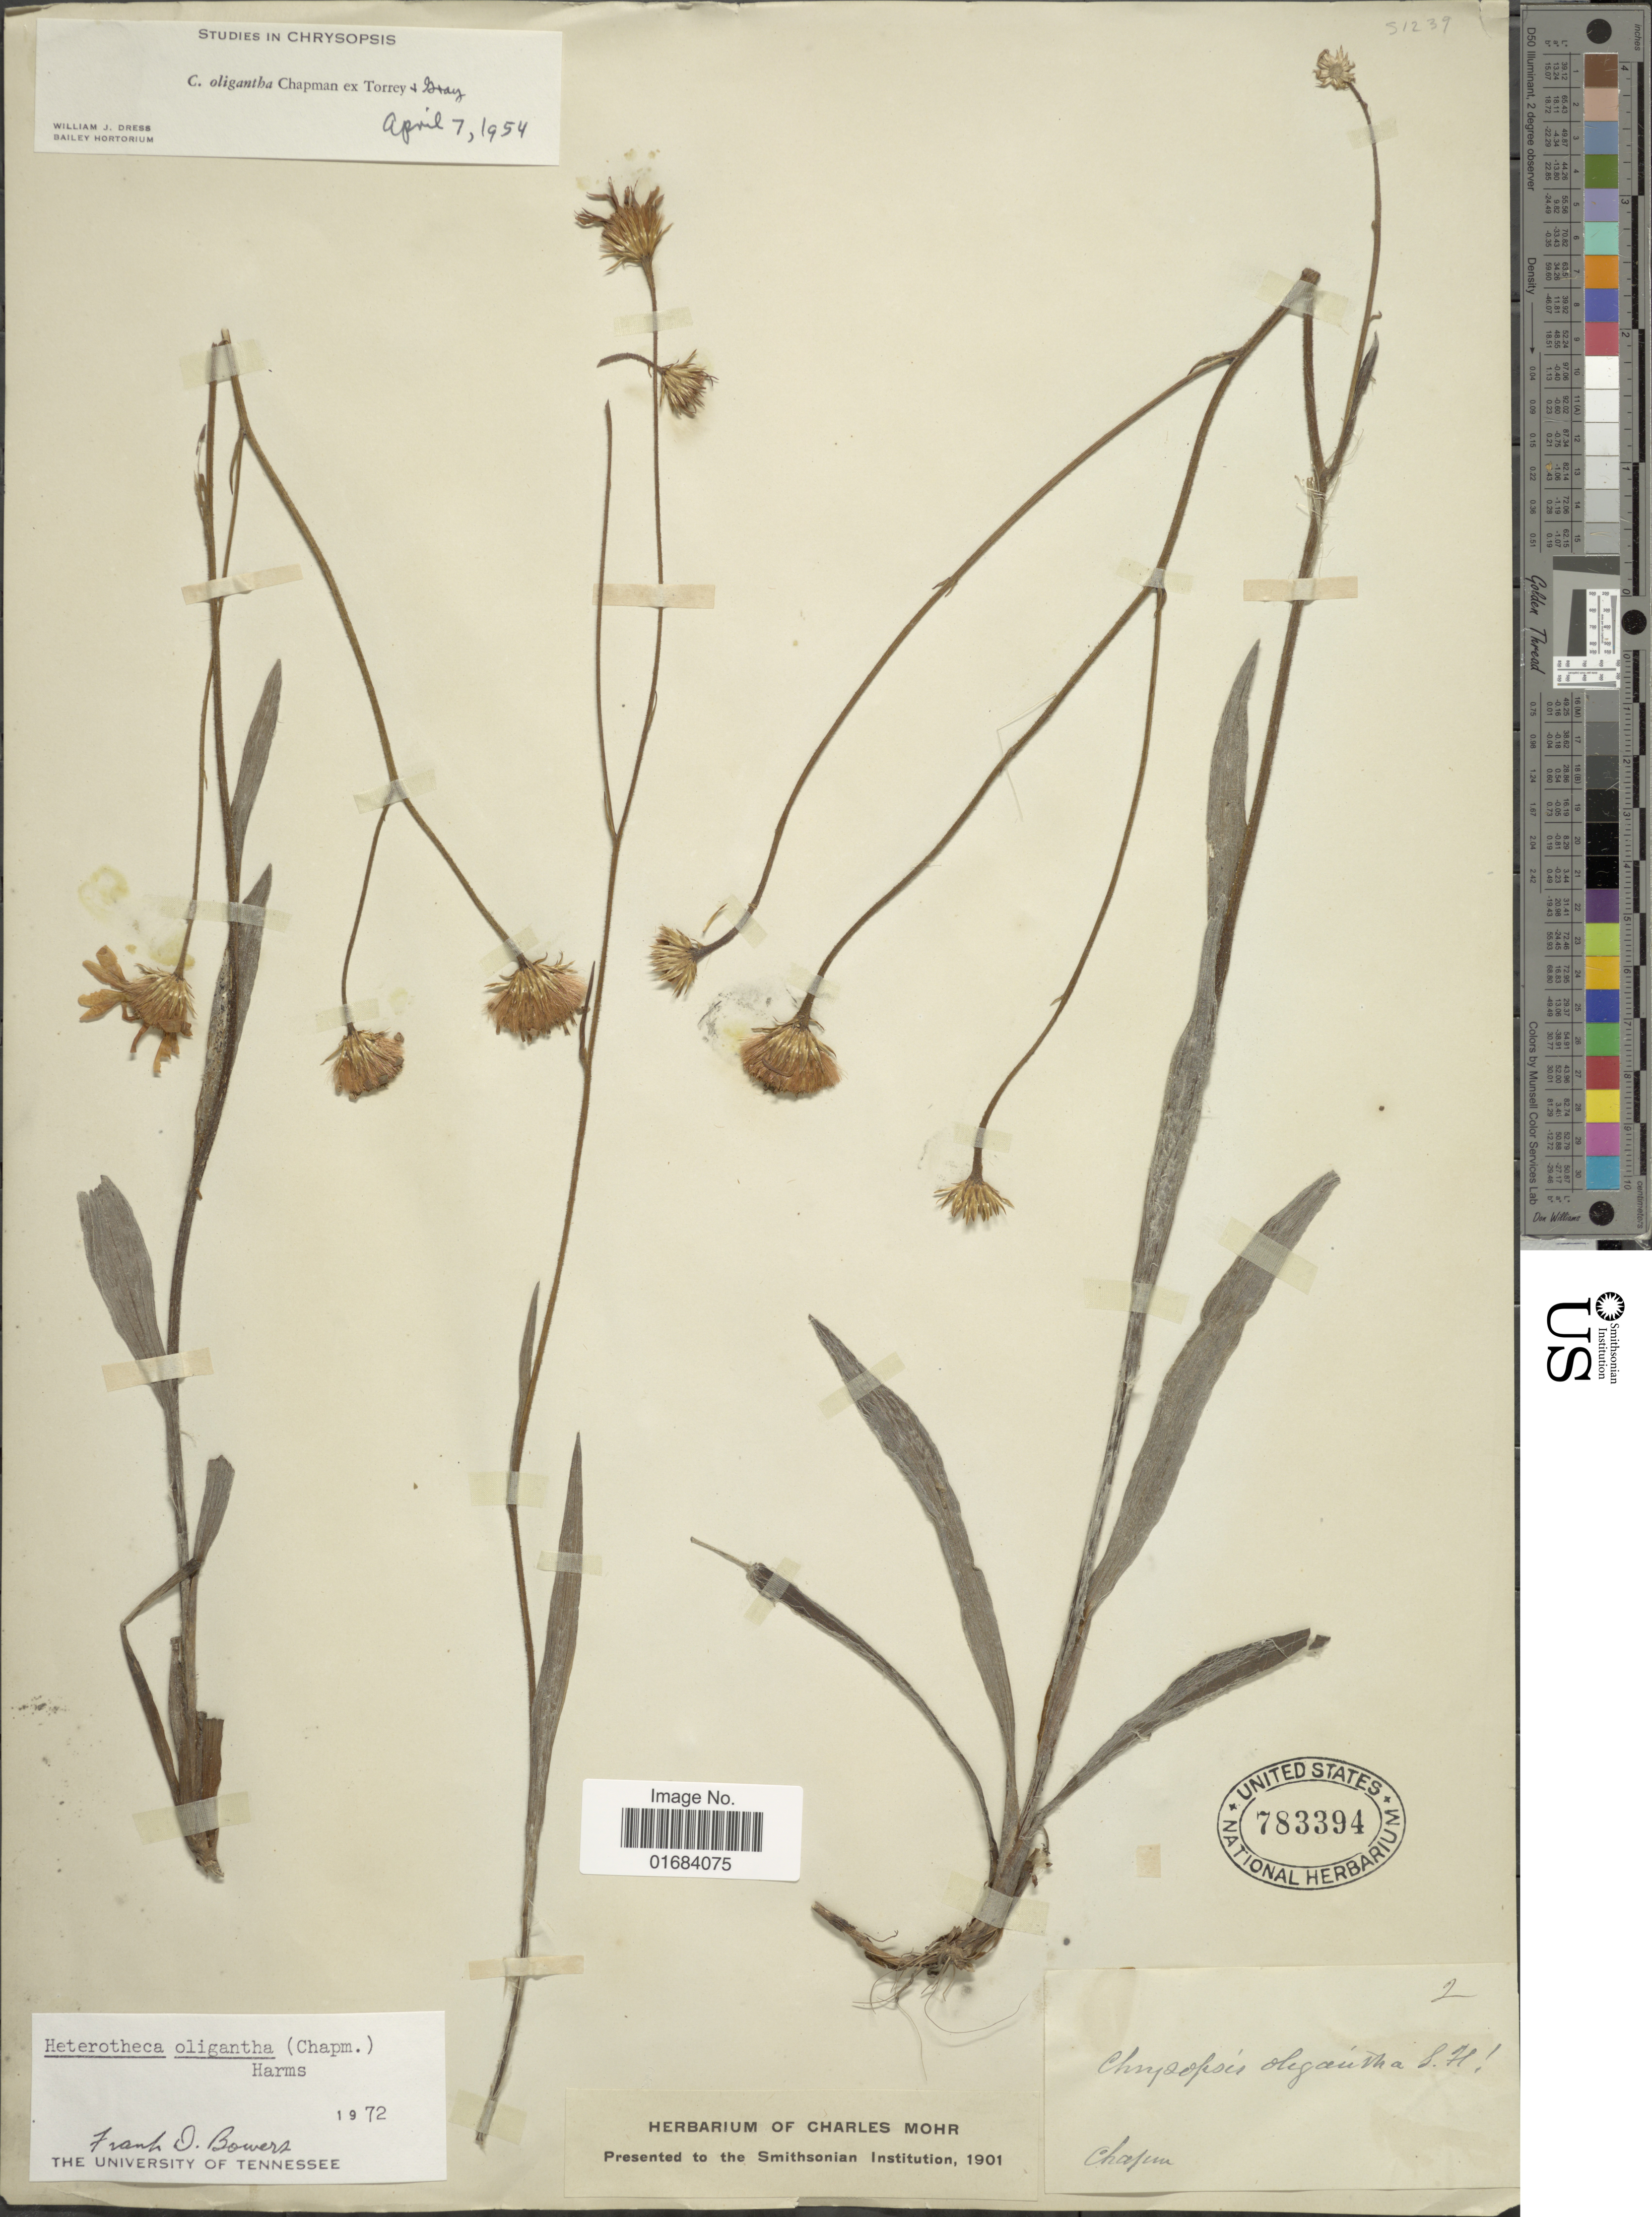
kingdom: Plantae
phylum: Tracheophyta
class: Magnoliopsida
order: Asterales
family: Asteraceae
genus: Pityopsis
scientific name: Pityopsis oligantha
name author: (Chapm. ex Torr. & A. Gray) Small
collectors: A. Chapman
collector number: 2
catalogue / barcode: US 783394